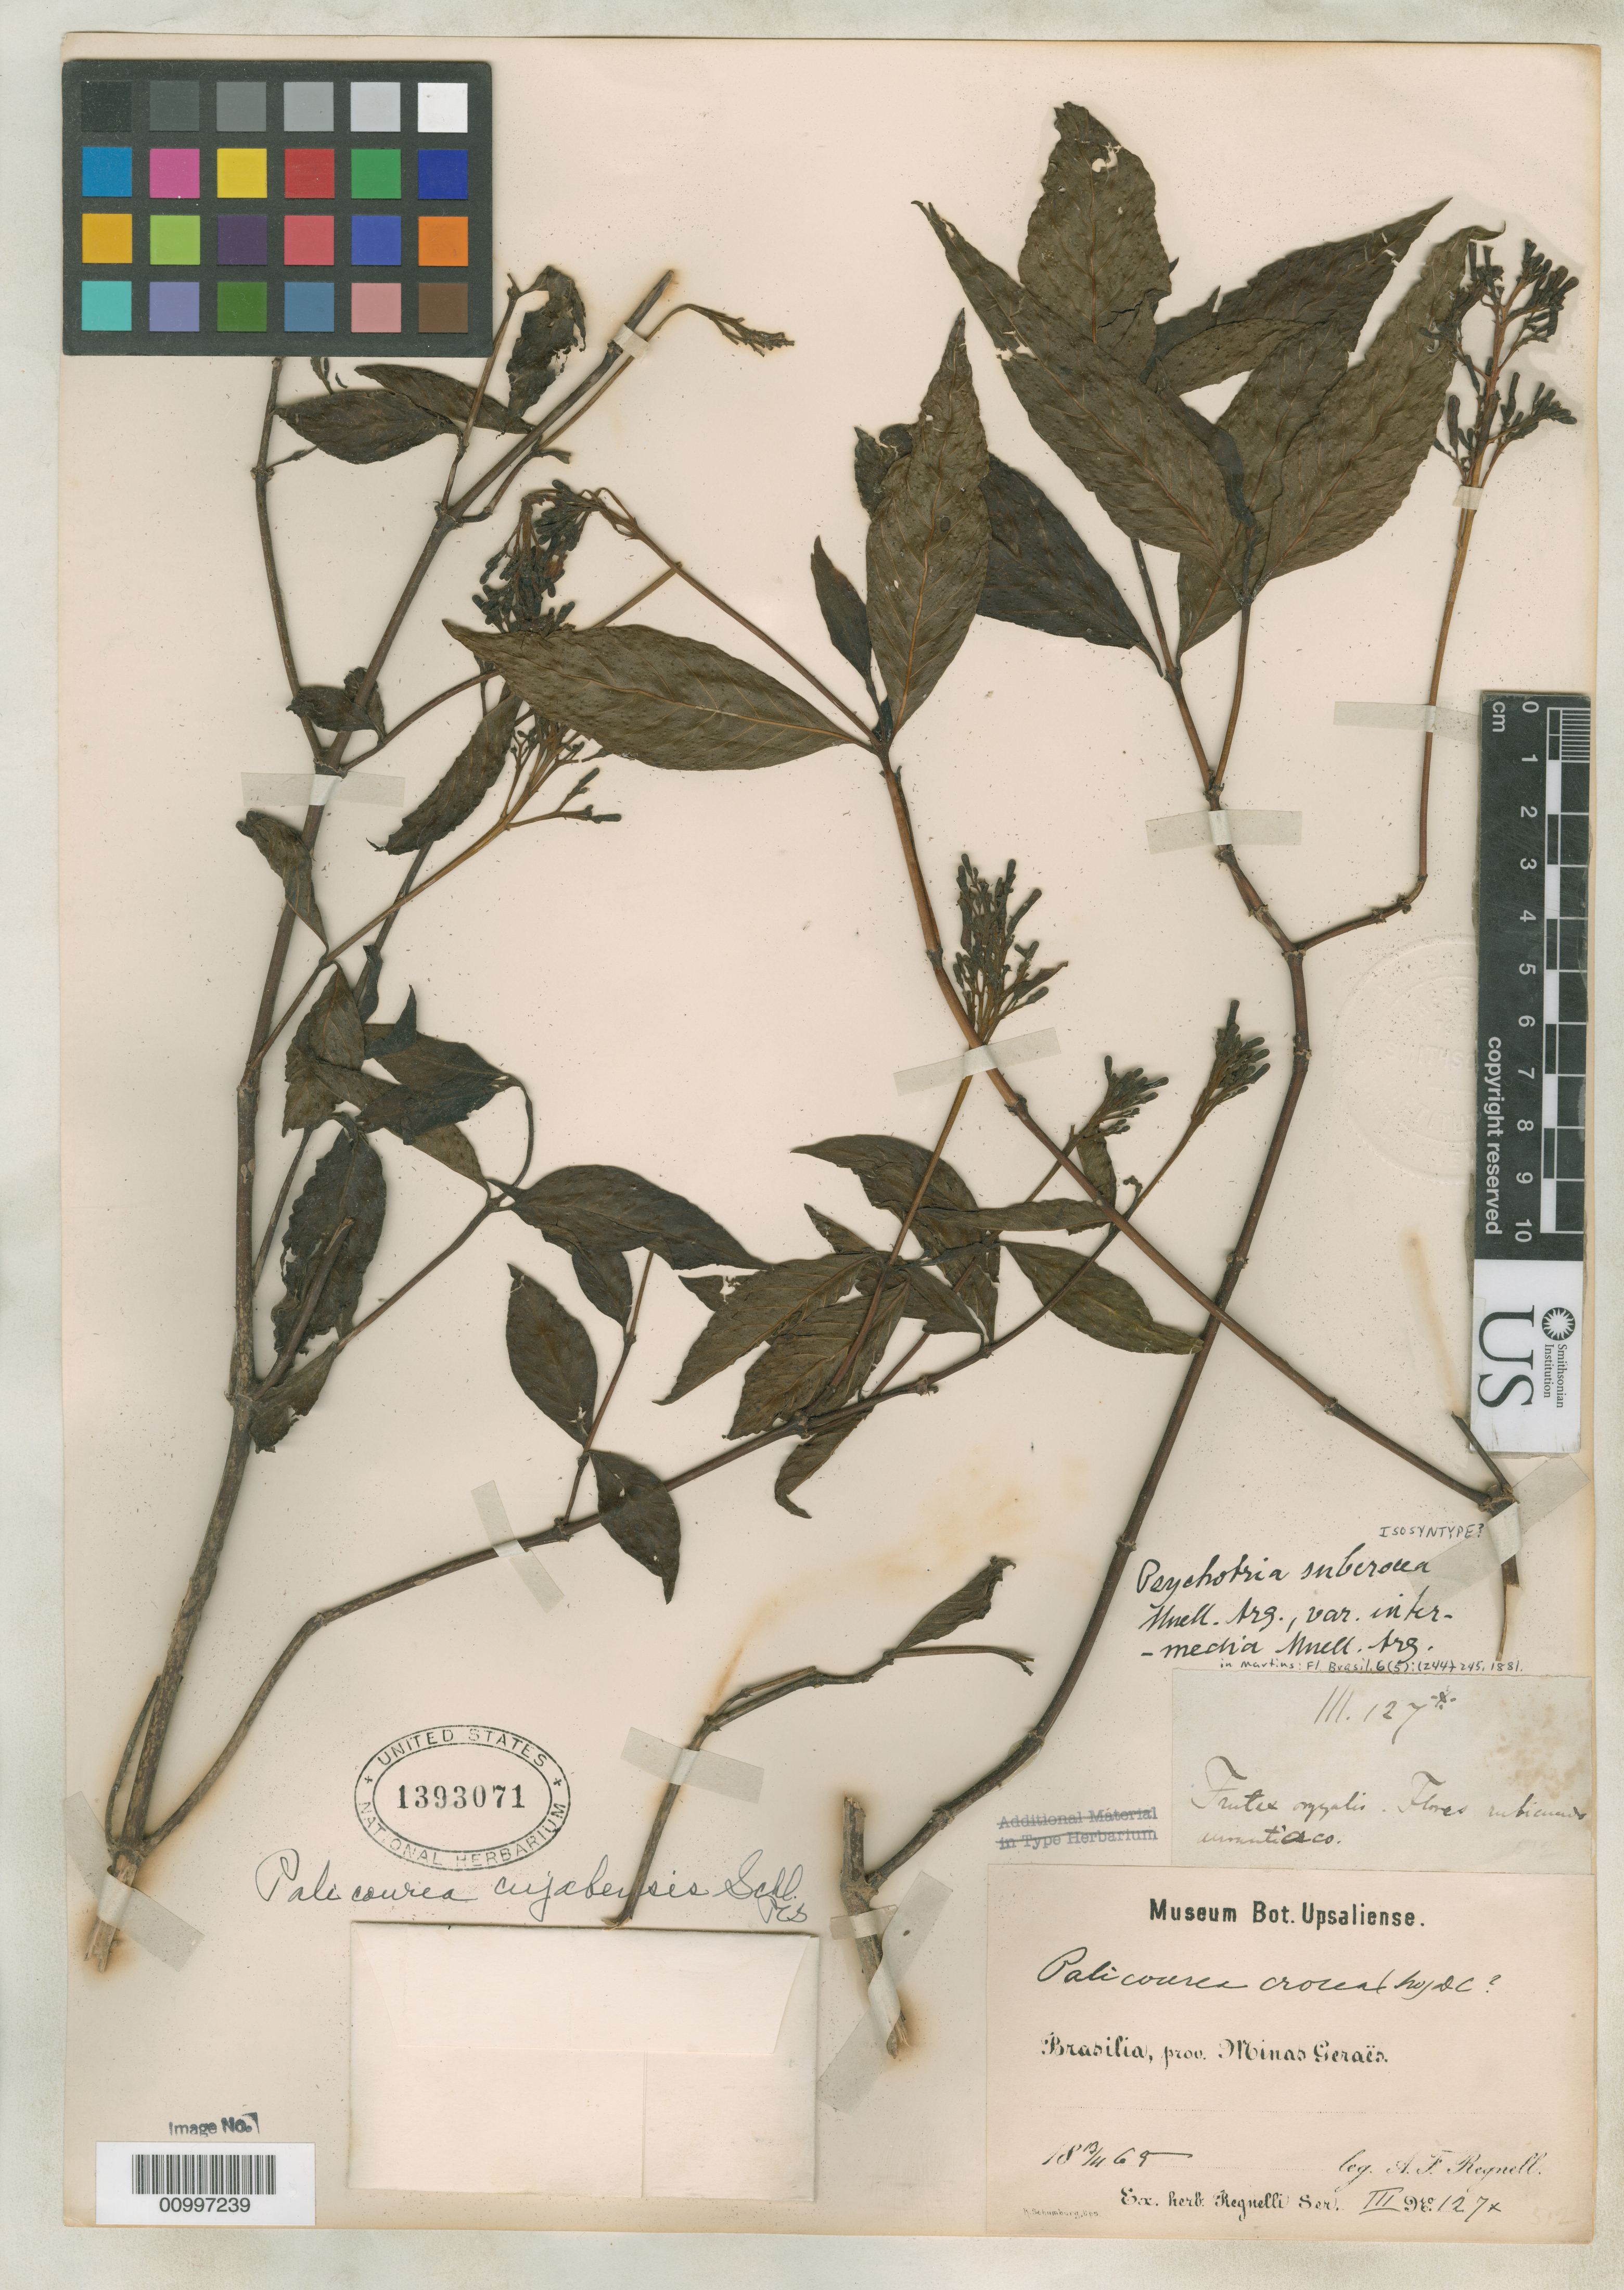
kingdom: Plantae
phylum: Tracheophyta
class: Magnoliopsida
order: Gentianales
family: Rubiaceae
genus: Psychotria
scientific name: Psychotria subcrocea var. intermedia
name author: Müll. Arg. in Mart.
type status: Possible Syntype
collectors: A. F. Regnell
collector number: III 127x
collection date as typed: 13 Nov 1869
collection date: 1869-11-13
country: Brazil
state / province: Minas Gerais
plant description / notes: The collection number on this sheet end with an 'x', wheras the protologue cites only 'III 127' with no 'x'. A seperate US sheet bearing only 'III 127' appears to have been collected a year earlier. Speciment from the herbarium of J. Donnell Smith.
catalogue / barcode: US 1393071